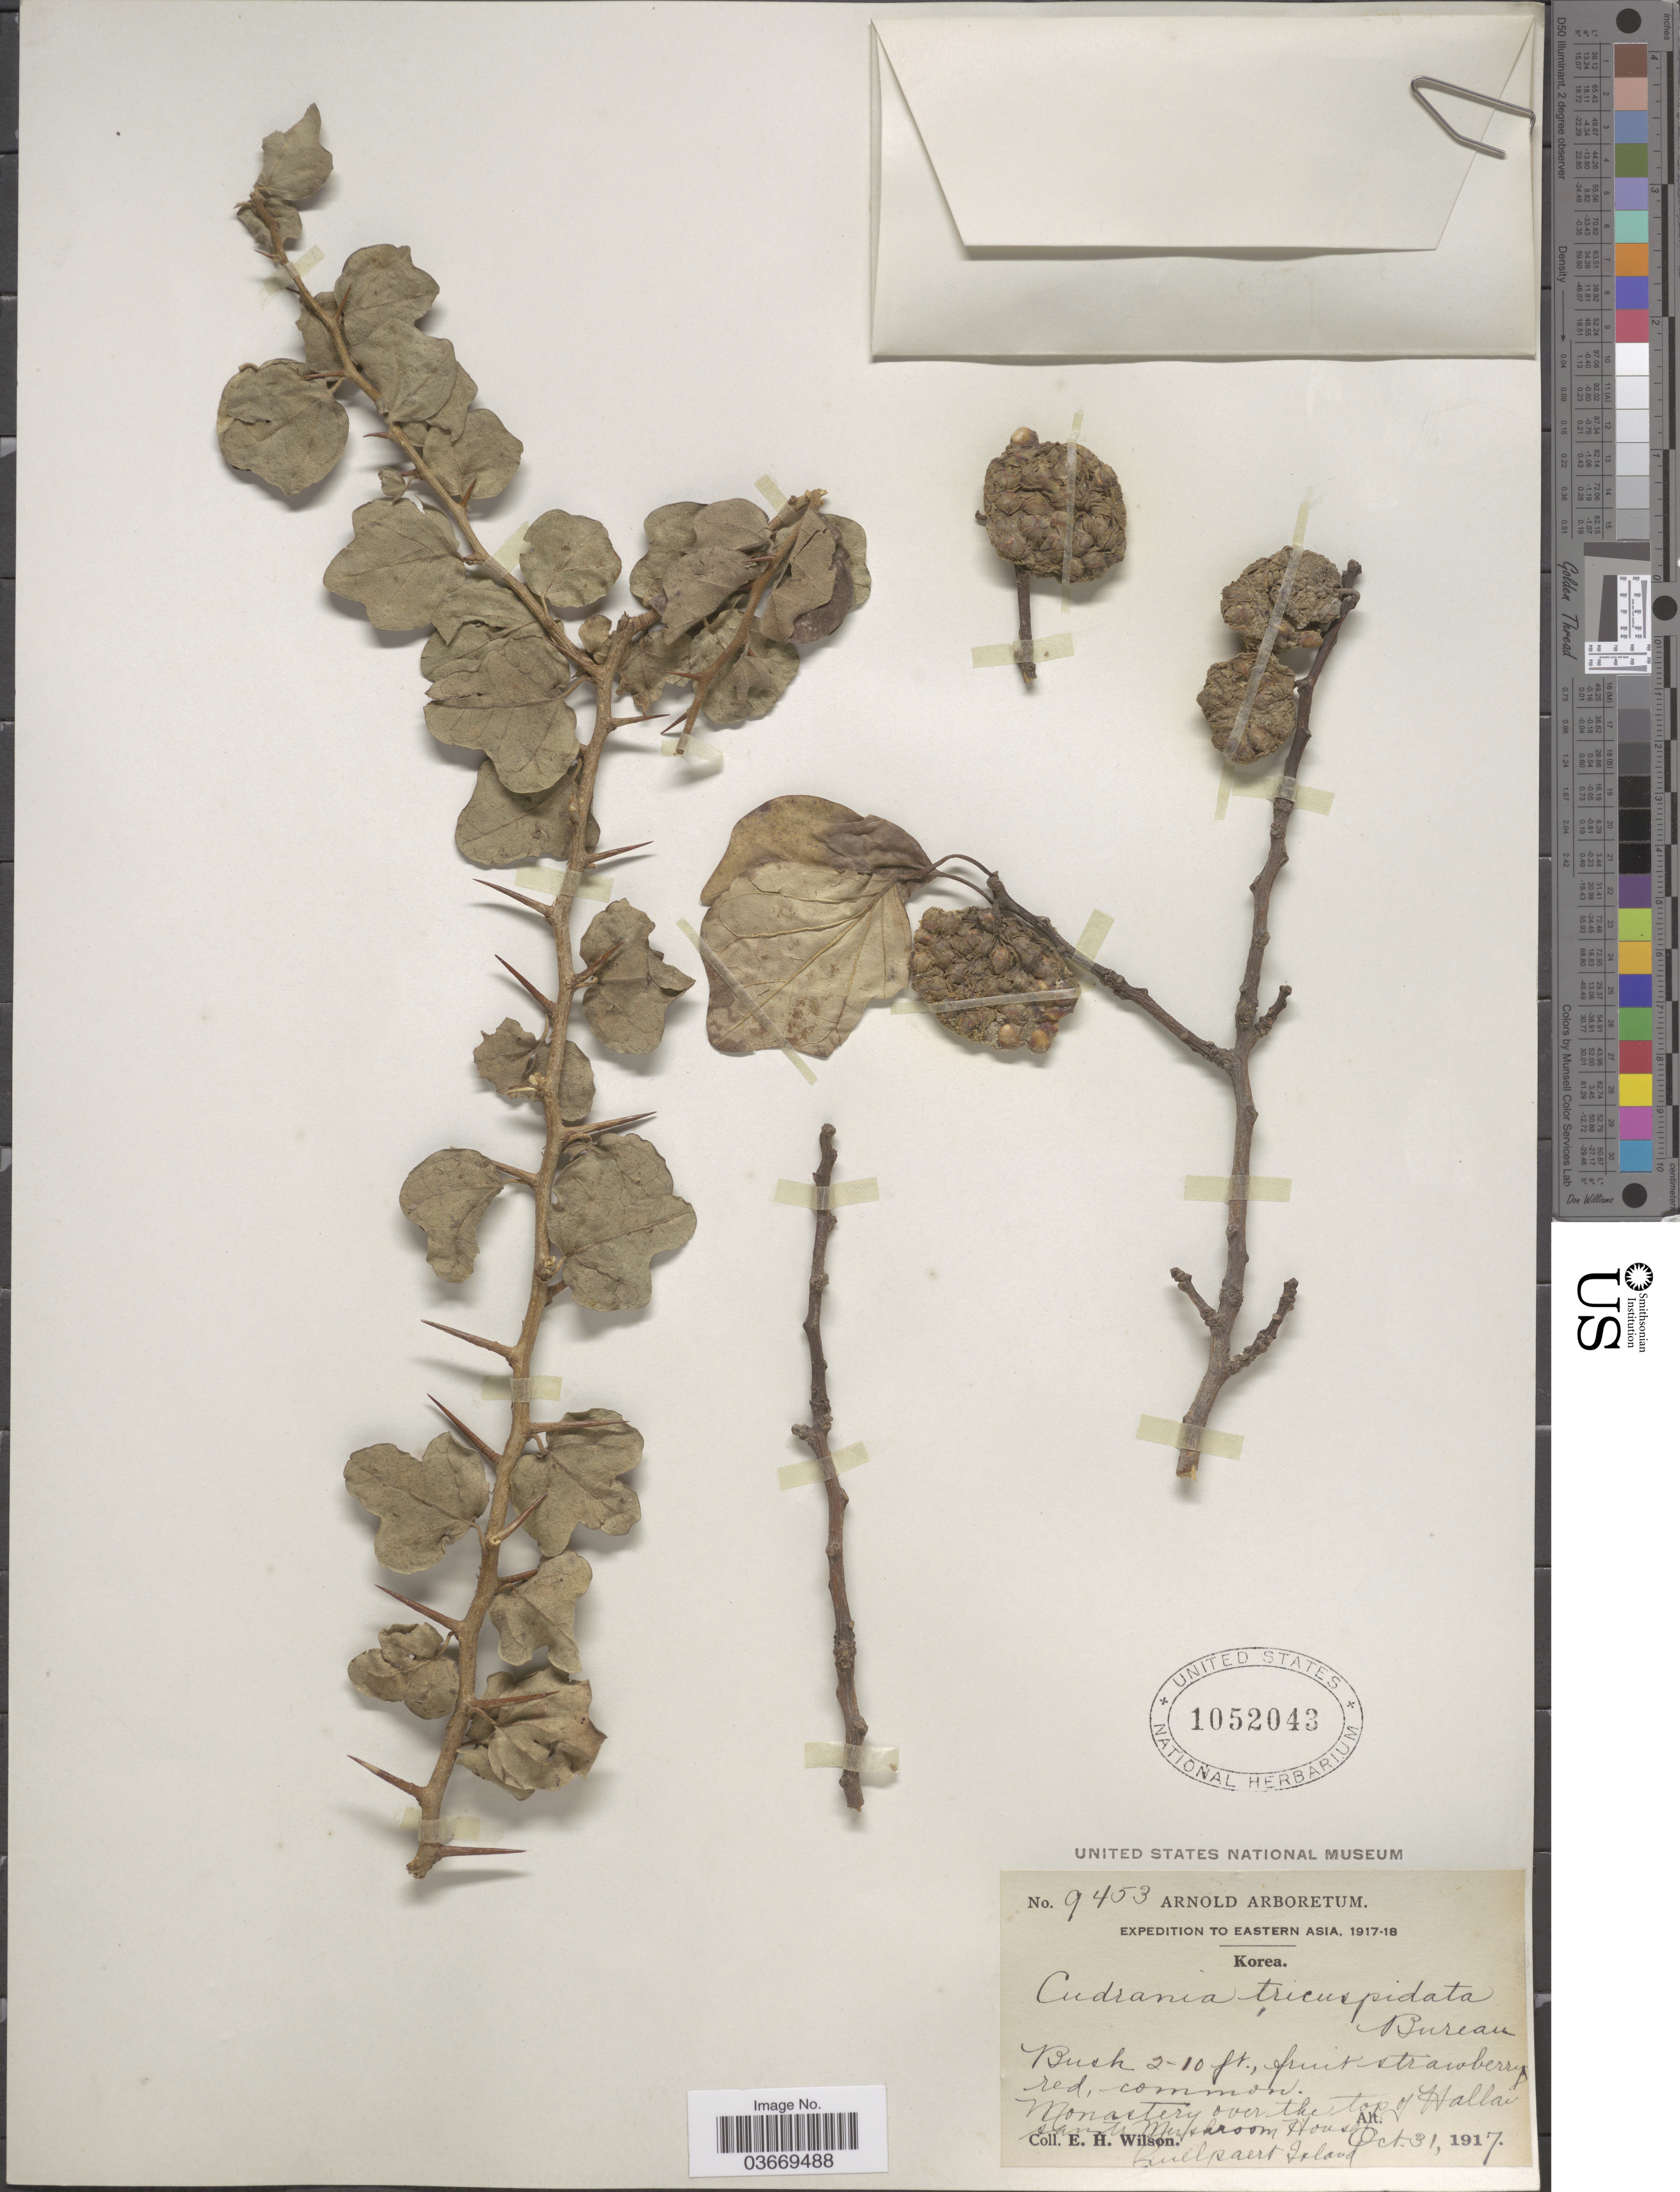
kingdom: Plantae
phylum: Tracheophyta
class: Magnoliopsida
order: Rosales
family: Moraceae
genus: Maclura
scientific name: Maclura tricuspidata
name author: Carrière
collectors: E. Wilson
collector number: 9453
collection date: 1917-10-31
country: South Korea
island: Jeju Island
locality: Eastern Asia. Monastery over the top of Hallai*. South Mushroom House. Quelpaert Island.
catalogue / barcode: US 1052043